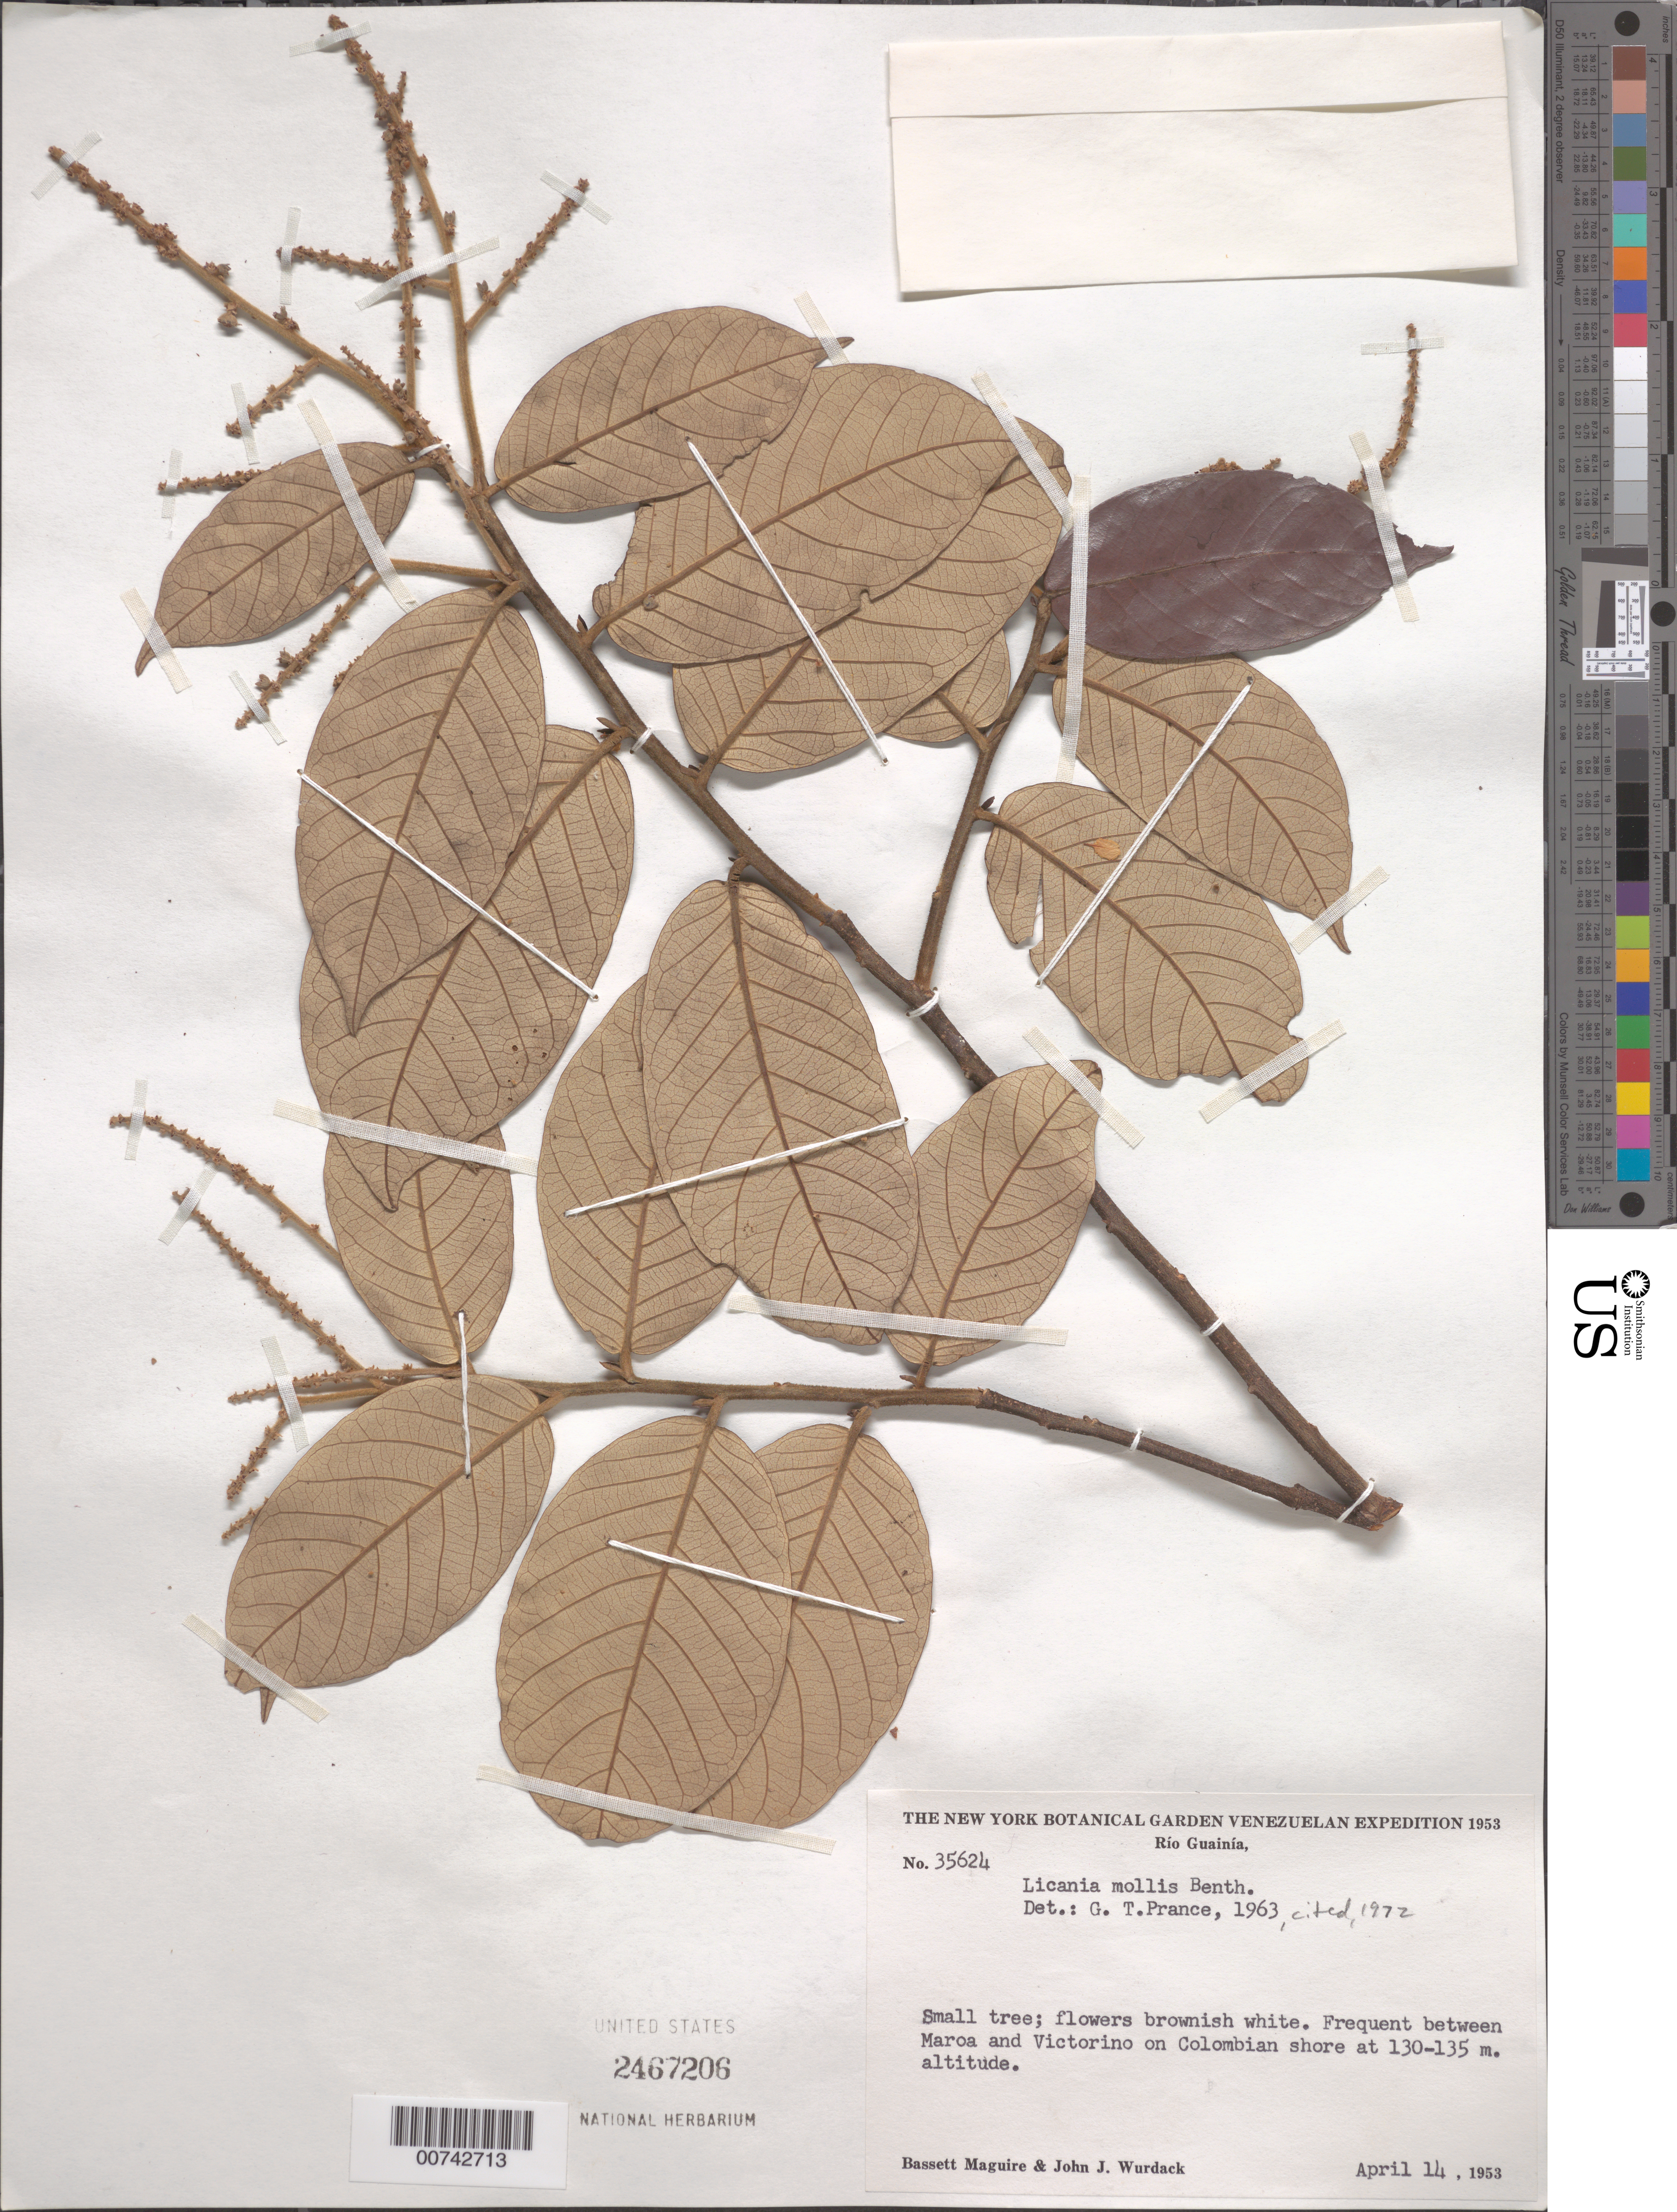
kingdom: Plantae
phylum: Tracheophyta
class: Magnoliopsida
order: Malpighiales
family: Chrysobalanaceae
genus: Licania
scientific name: Licania mollis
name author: Benth.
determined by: Prance, G. T.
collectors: B. Maguire & J. J. Wurdack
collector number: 35624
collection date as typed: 14-Apr-53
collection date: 1953-04-14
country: Venezuela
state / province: Amazonas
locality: Río Guainía, between Maroa and Victorino on Colombian shore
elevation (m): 130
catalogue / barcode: US 2467206